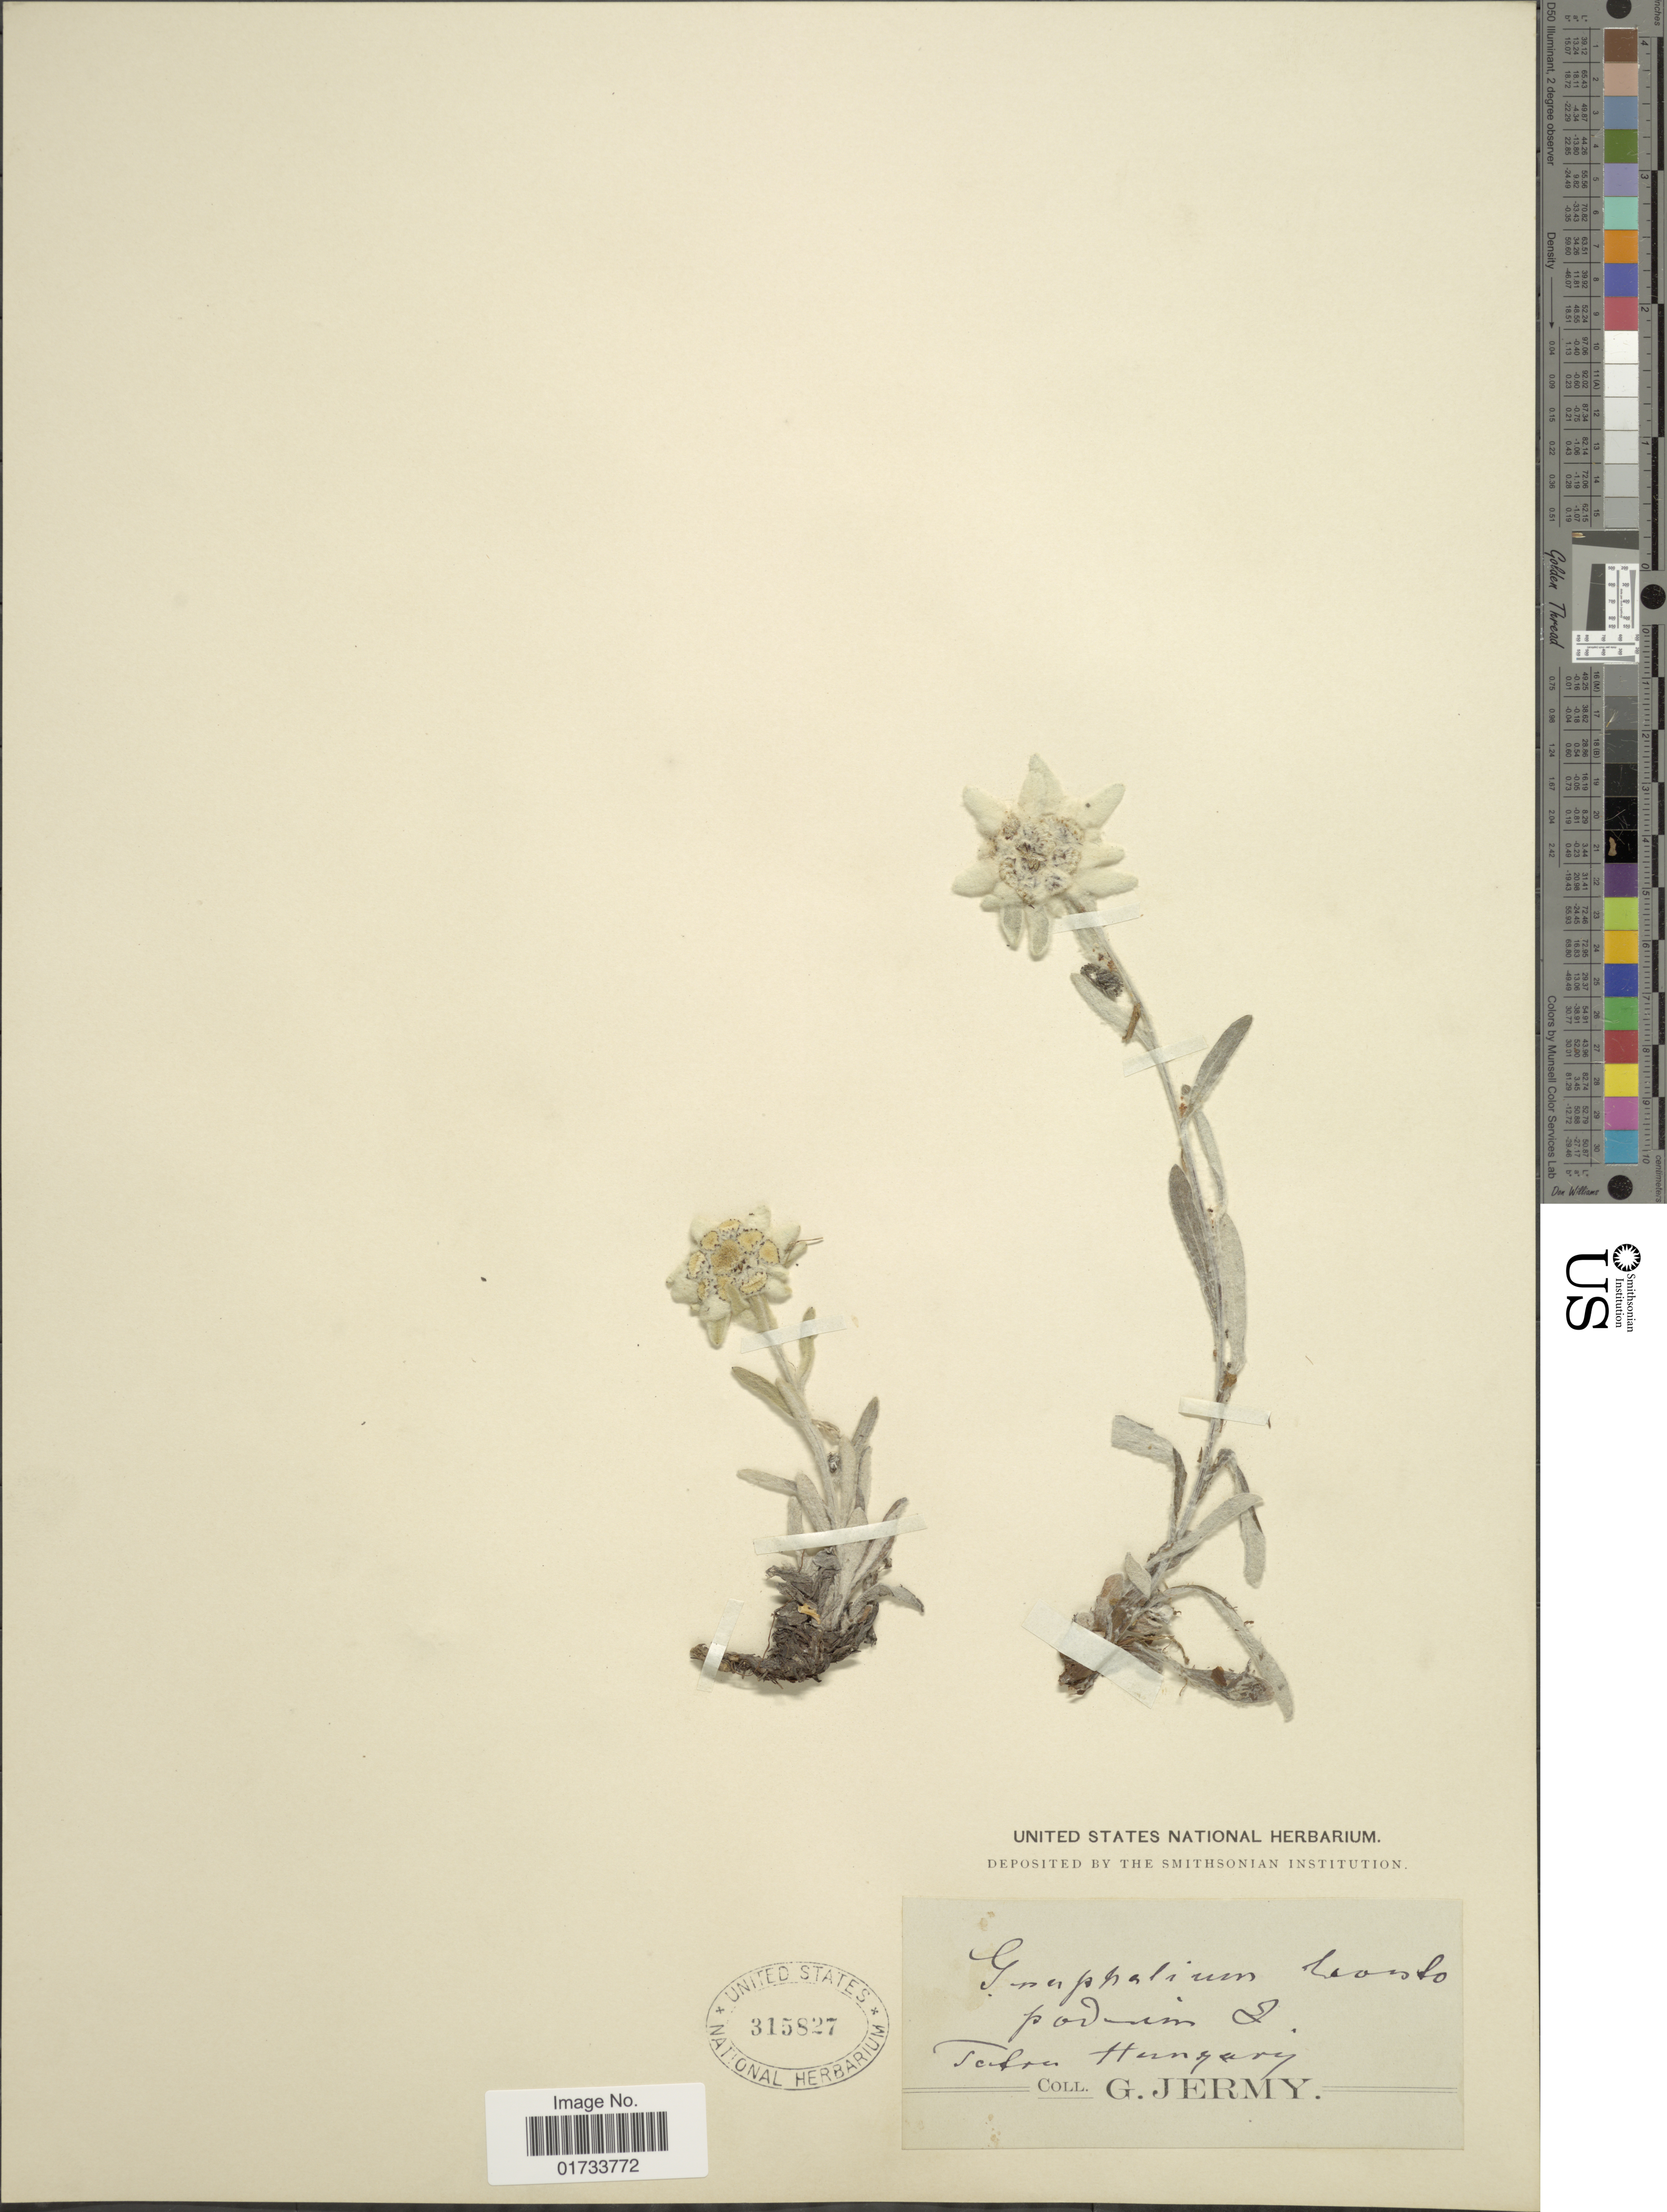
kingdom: Plantae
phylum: Tracheophyta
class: Magnoliopsida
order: Asterales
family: Asteraceae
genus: Leontopodium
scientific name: Leontopodium alpinum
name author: Cass.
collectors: G. Jermy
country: Hungary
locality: Tetres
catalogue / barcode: US 315827